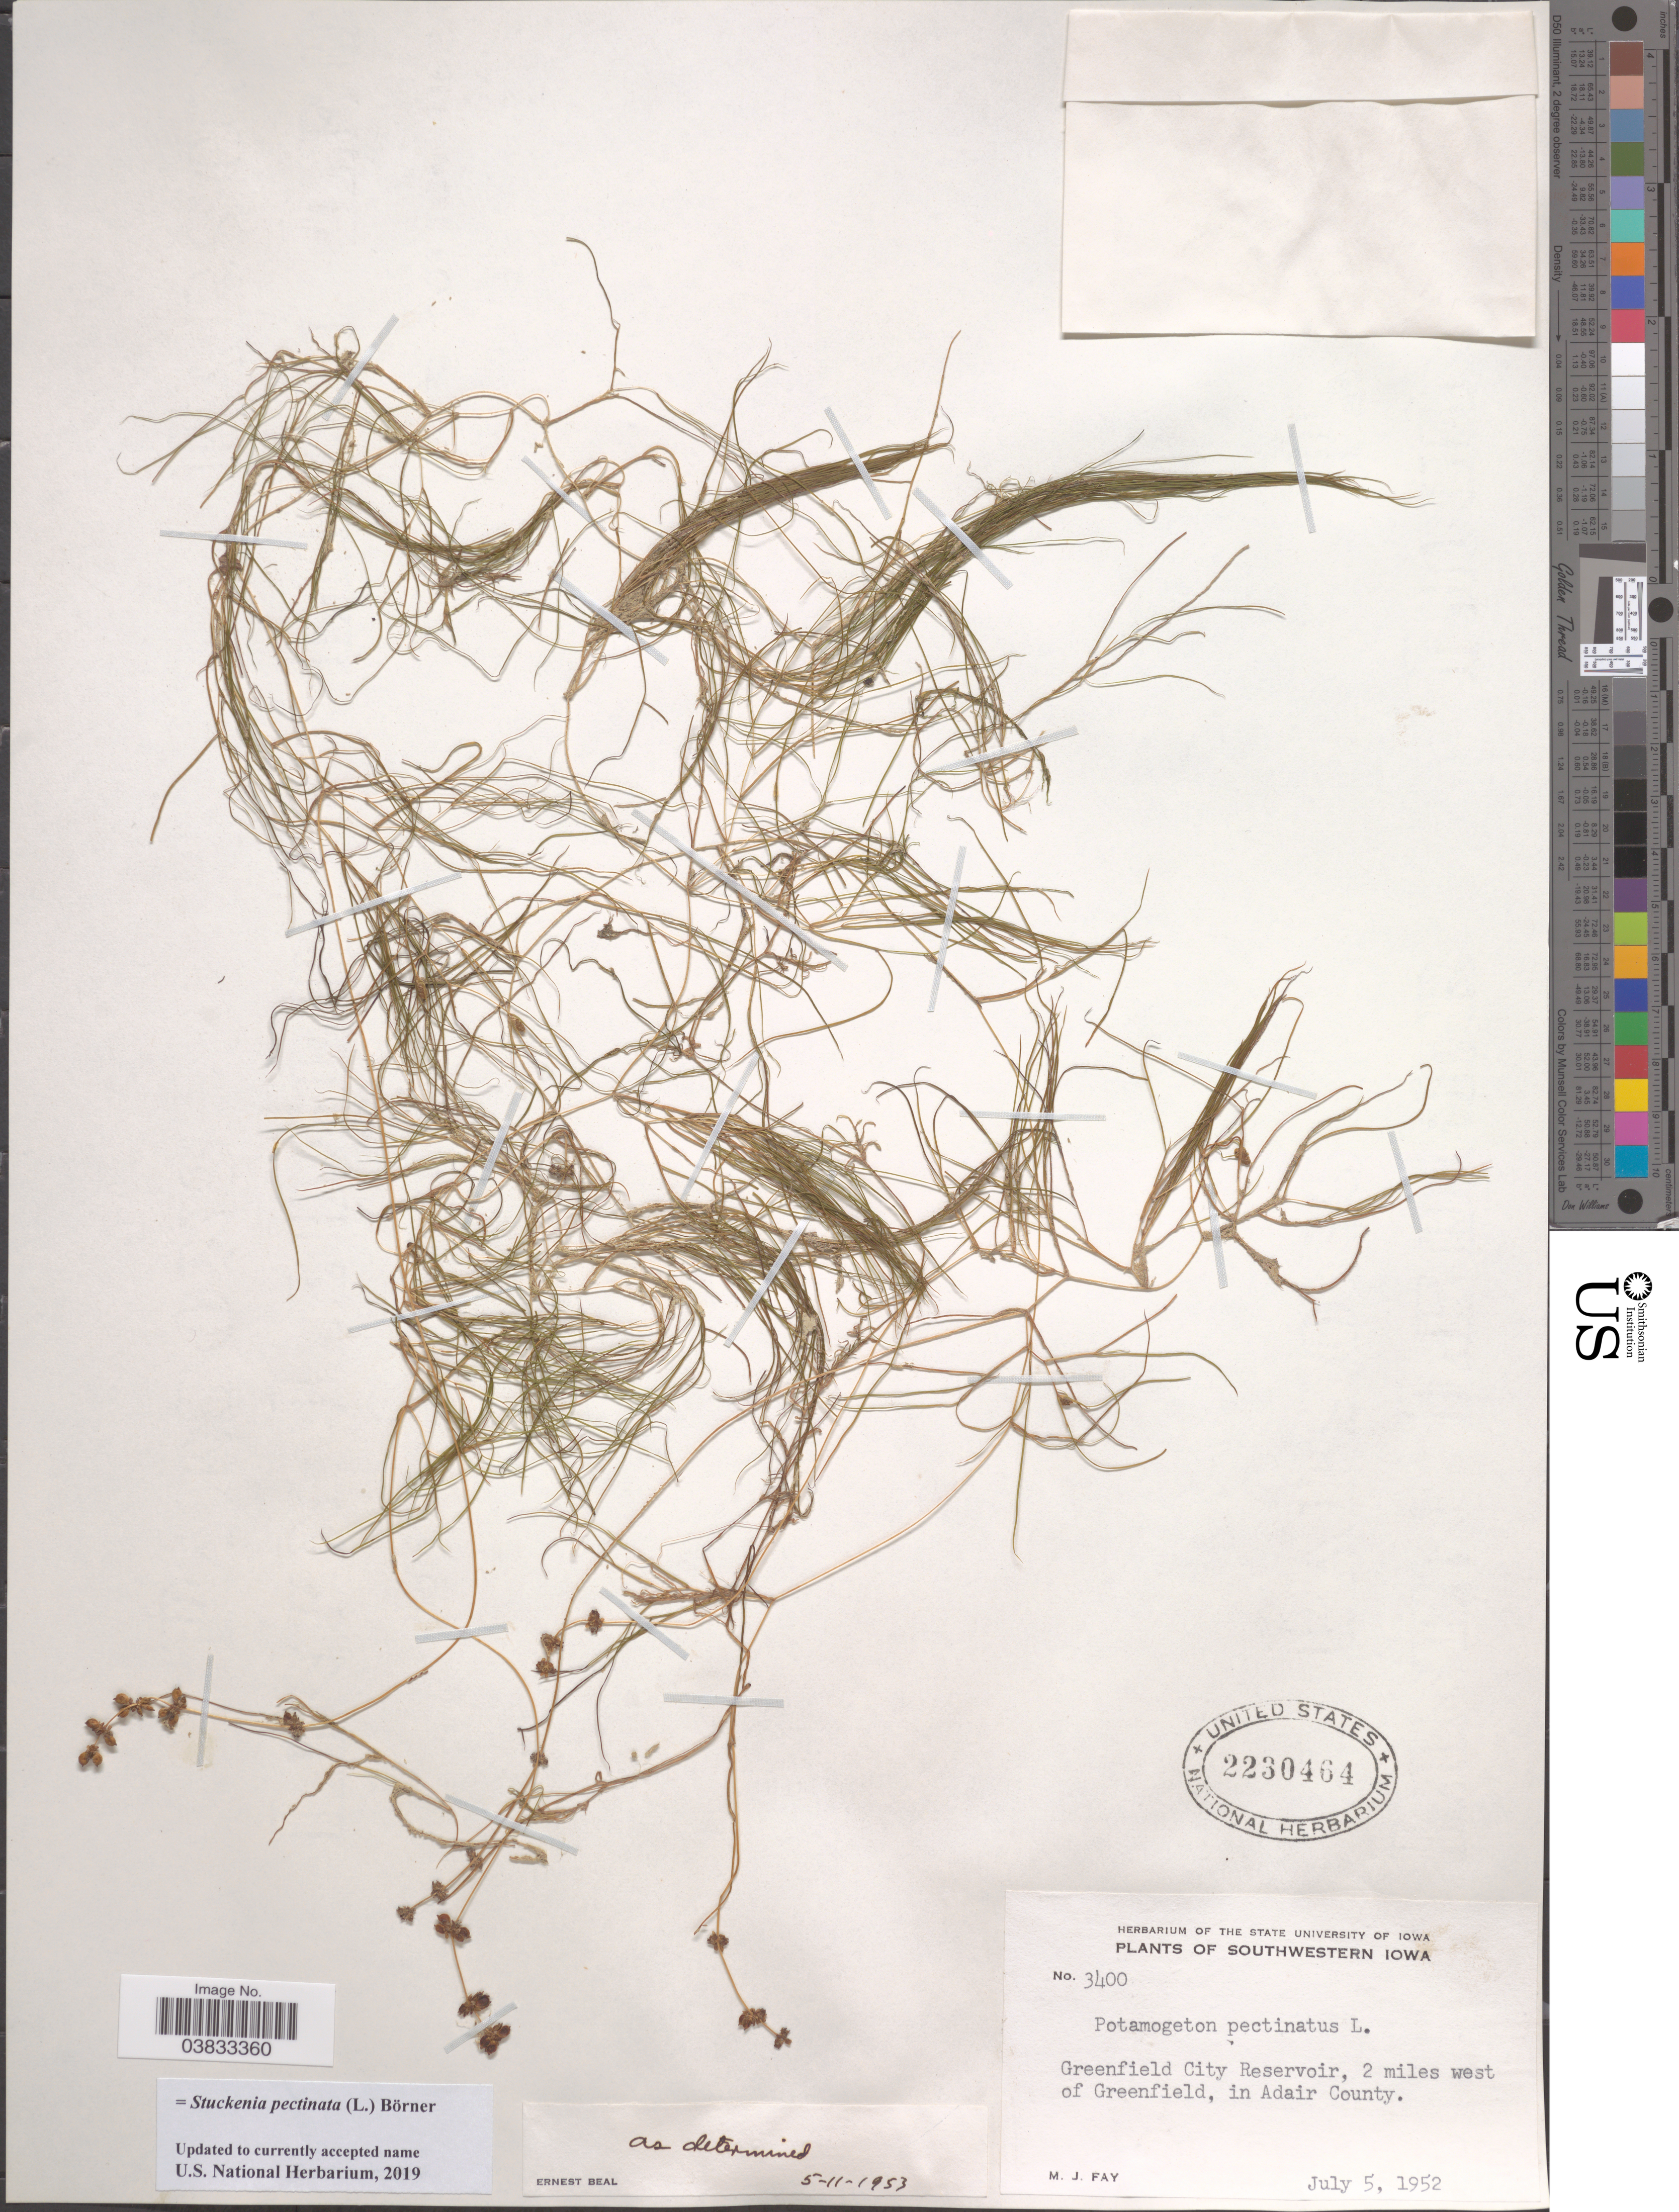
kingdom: Plantae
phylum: Tracheophyta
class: Liliopsida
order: Alismatales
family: Potamogetonaceae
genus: Stuckenia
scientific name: Stuckenia pectinata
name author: (L.) Börner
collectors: M. Fay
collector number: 3400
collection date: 1952-07-05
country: United States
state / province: Iowa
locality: Southwestern Iowa. Greenfield City Reservoir, 2 miles west of Greenfield, in Adair County.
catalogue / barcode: US 2230464